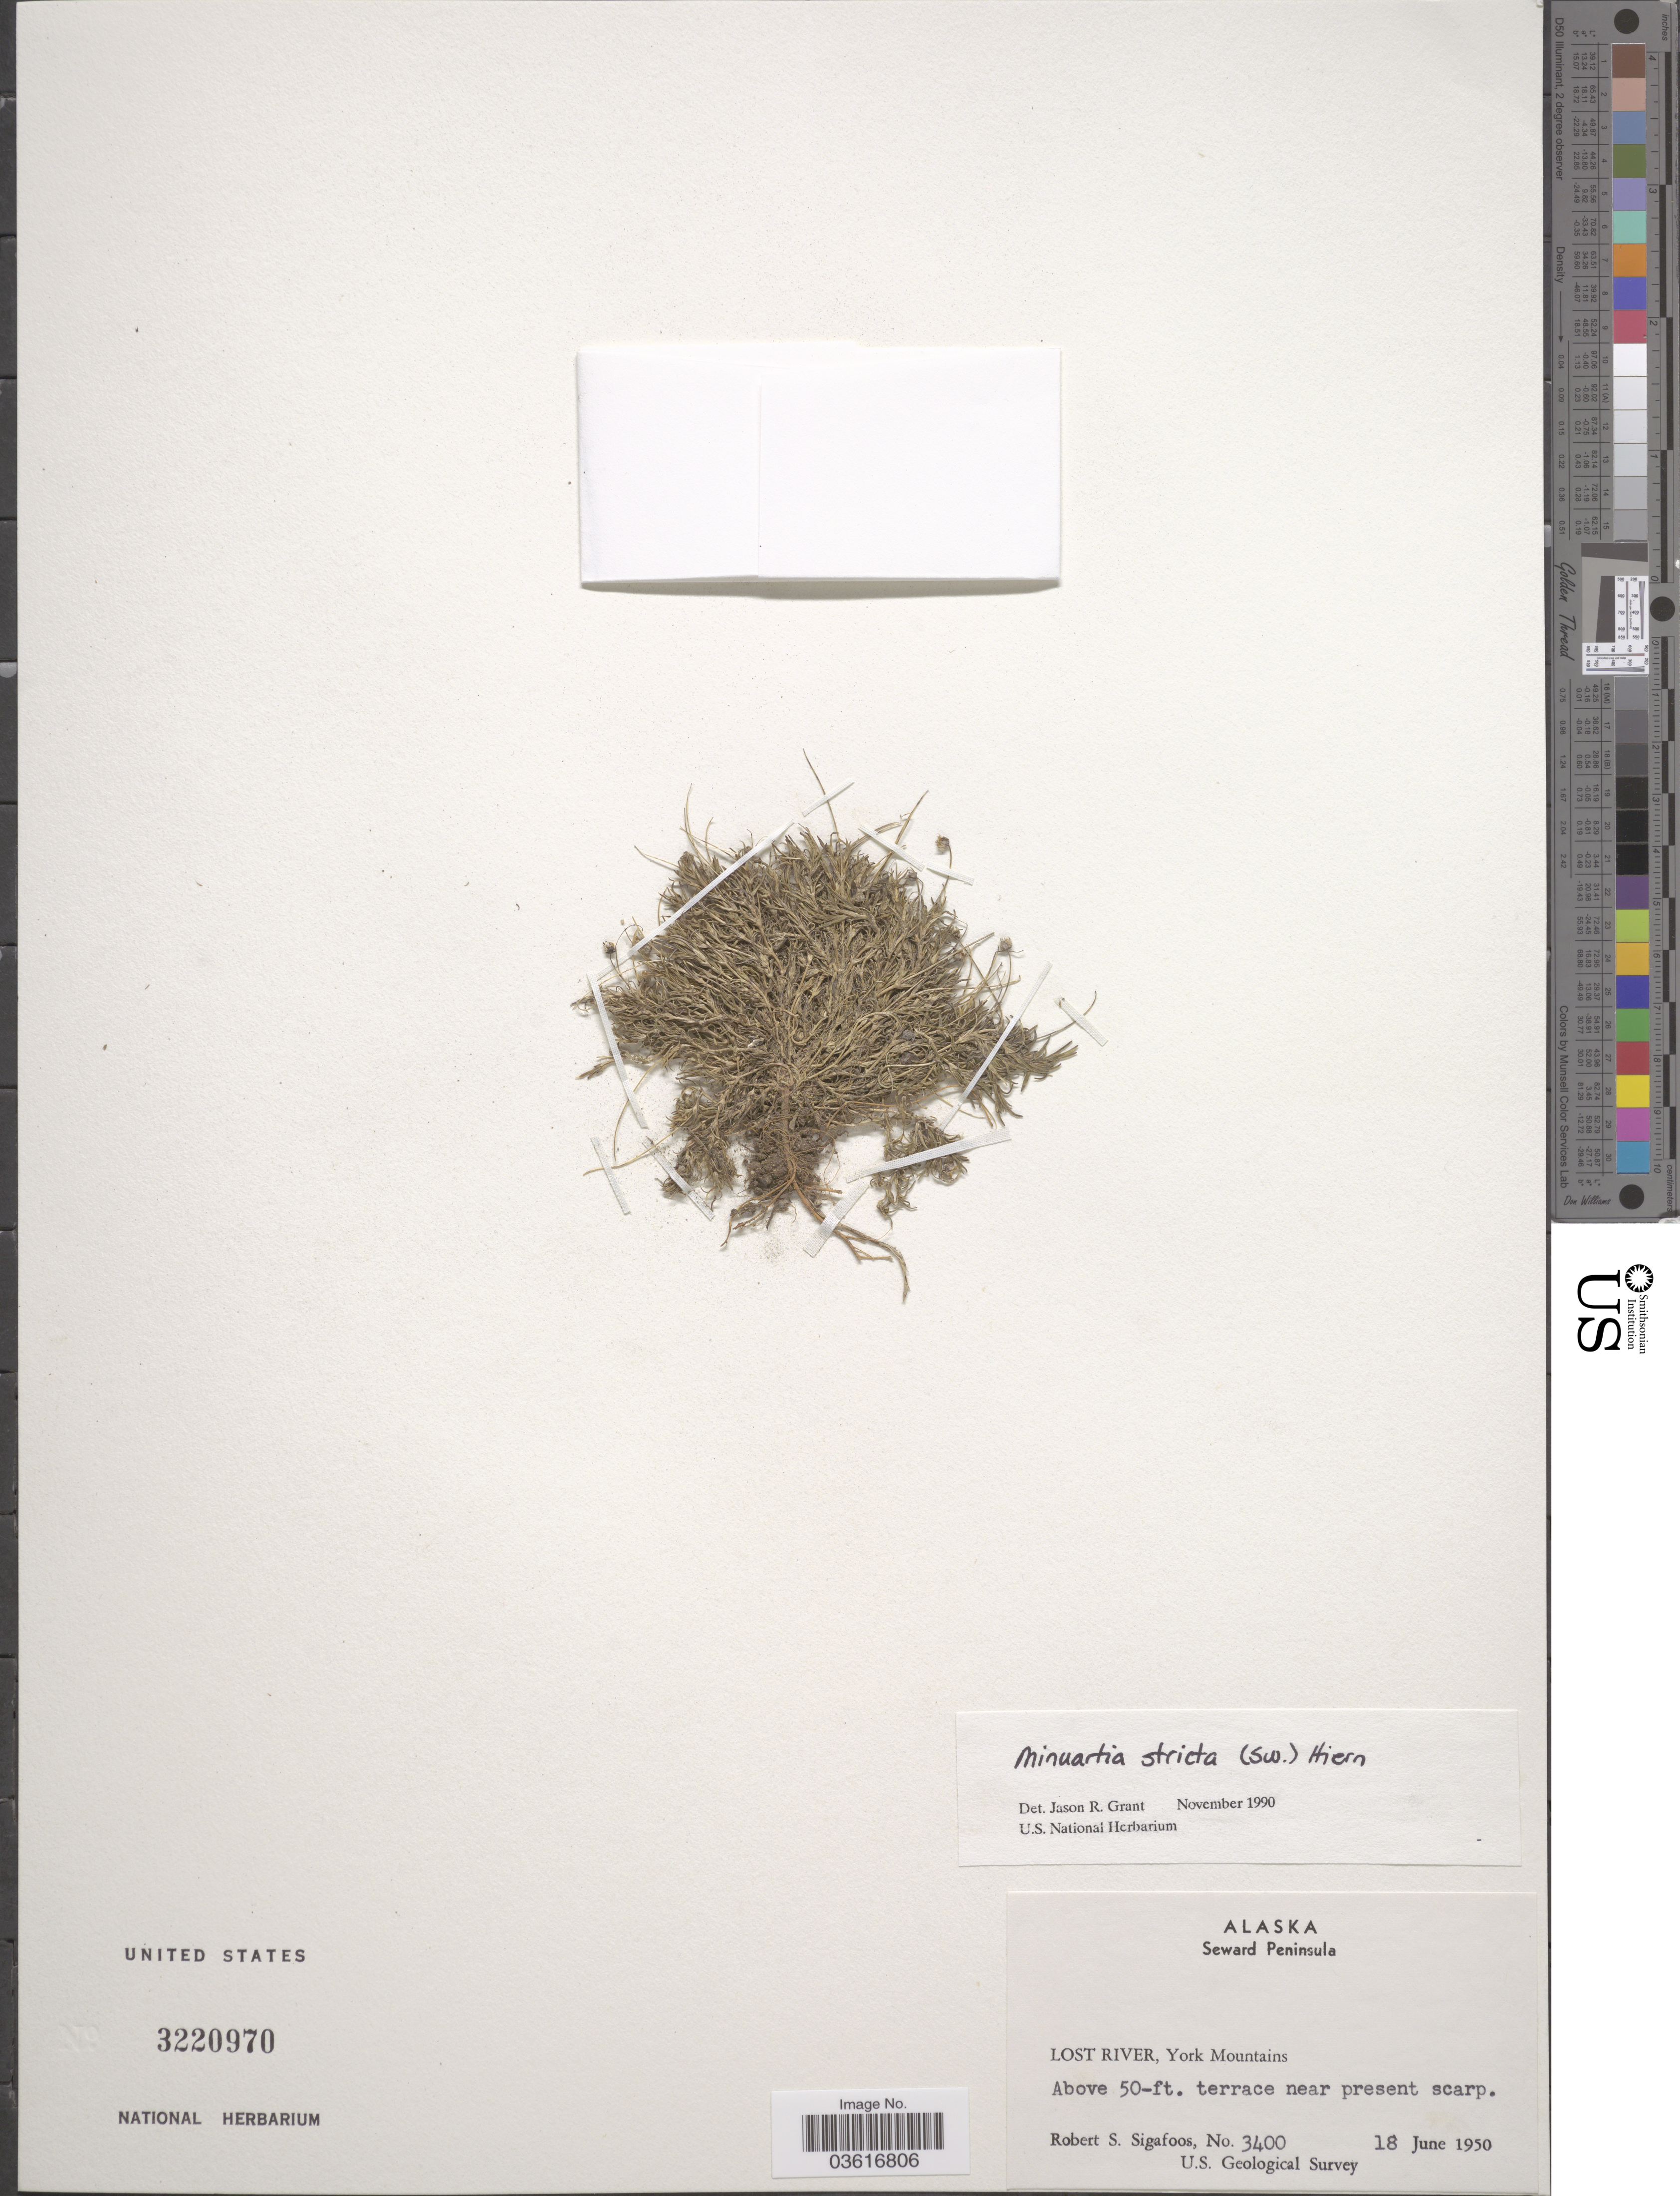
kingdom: Plantae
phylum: Tracheophyta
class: Magnoliopsida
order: Caryophyllales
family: Caryophyllaceae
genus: Minuartia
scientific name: Minuartia stricta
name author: (Sw.) Hiern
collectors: R. Sigafoos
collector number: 3400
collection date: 1950-06-18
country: United States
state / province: Alaska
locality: Seward Peninsula. Lost River, York Mountains.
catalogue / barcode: US 3220970